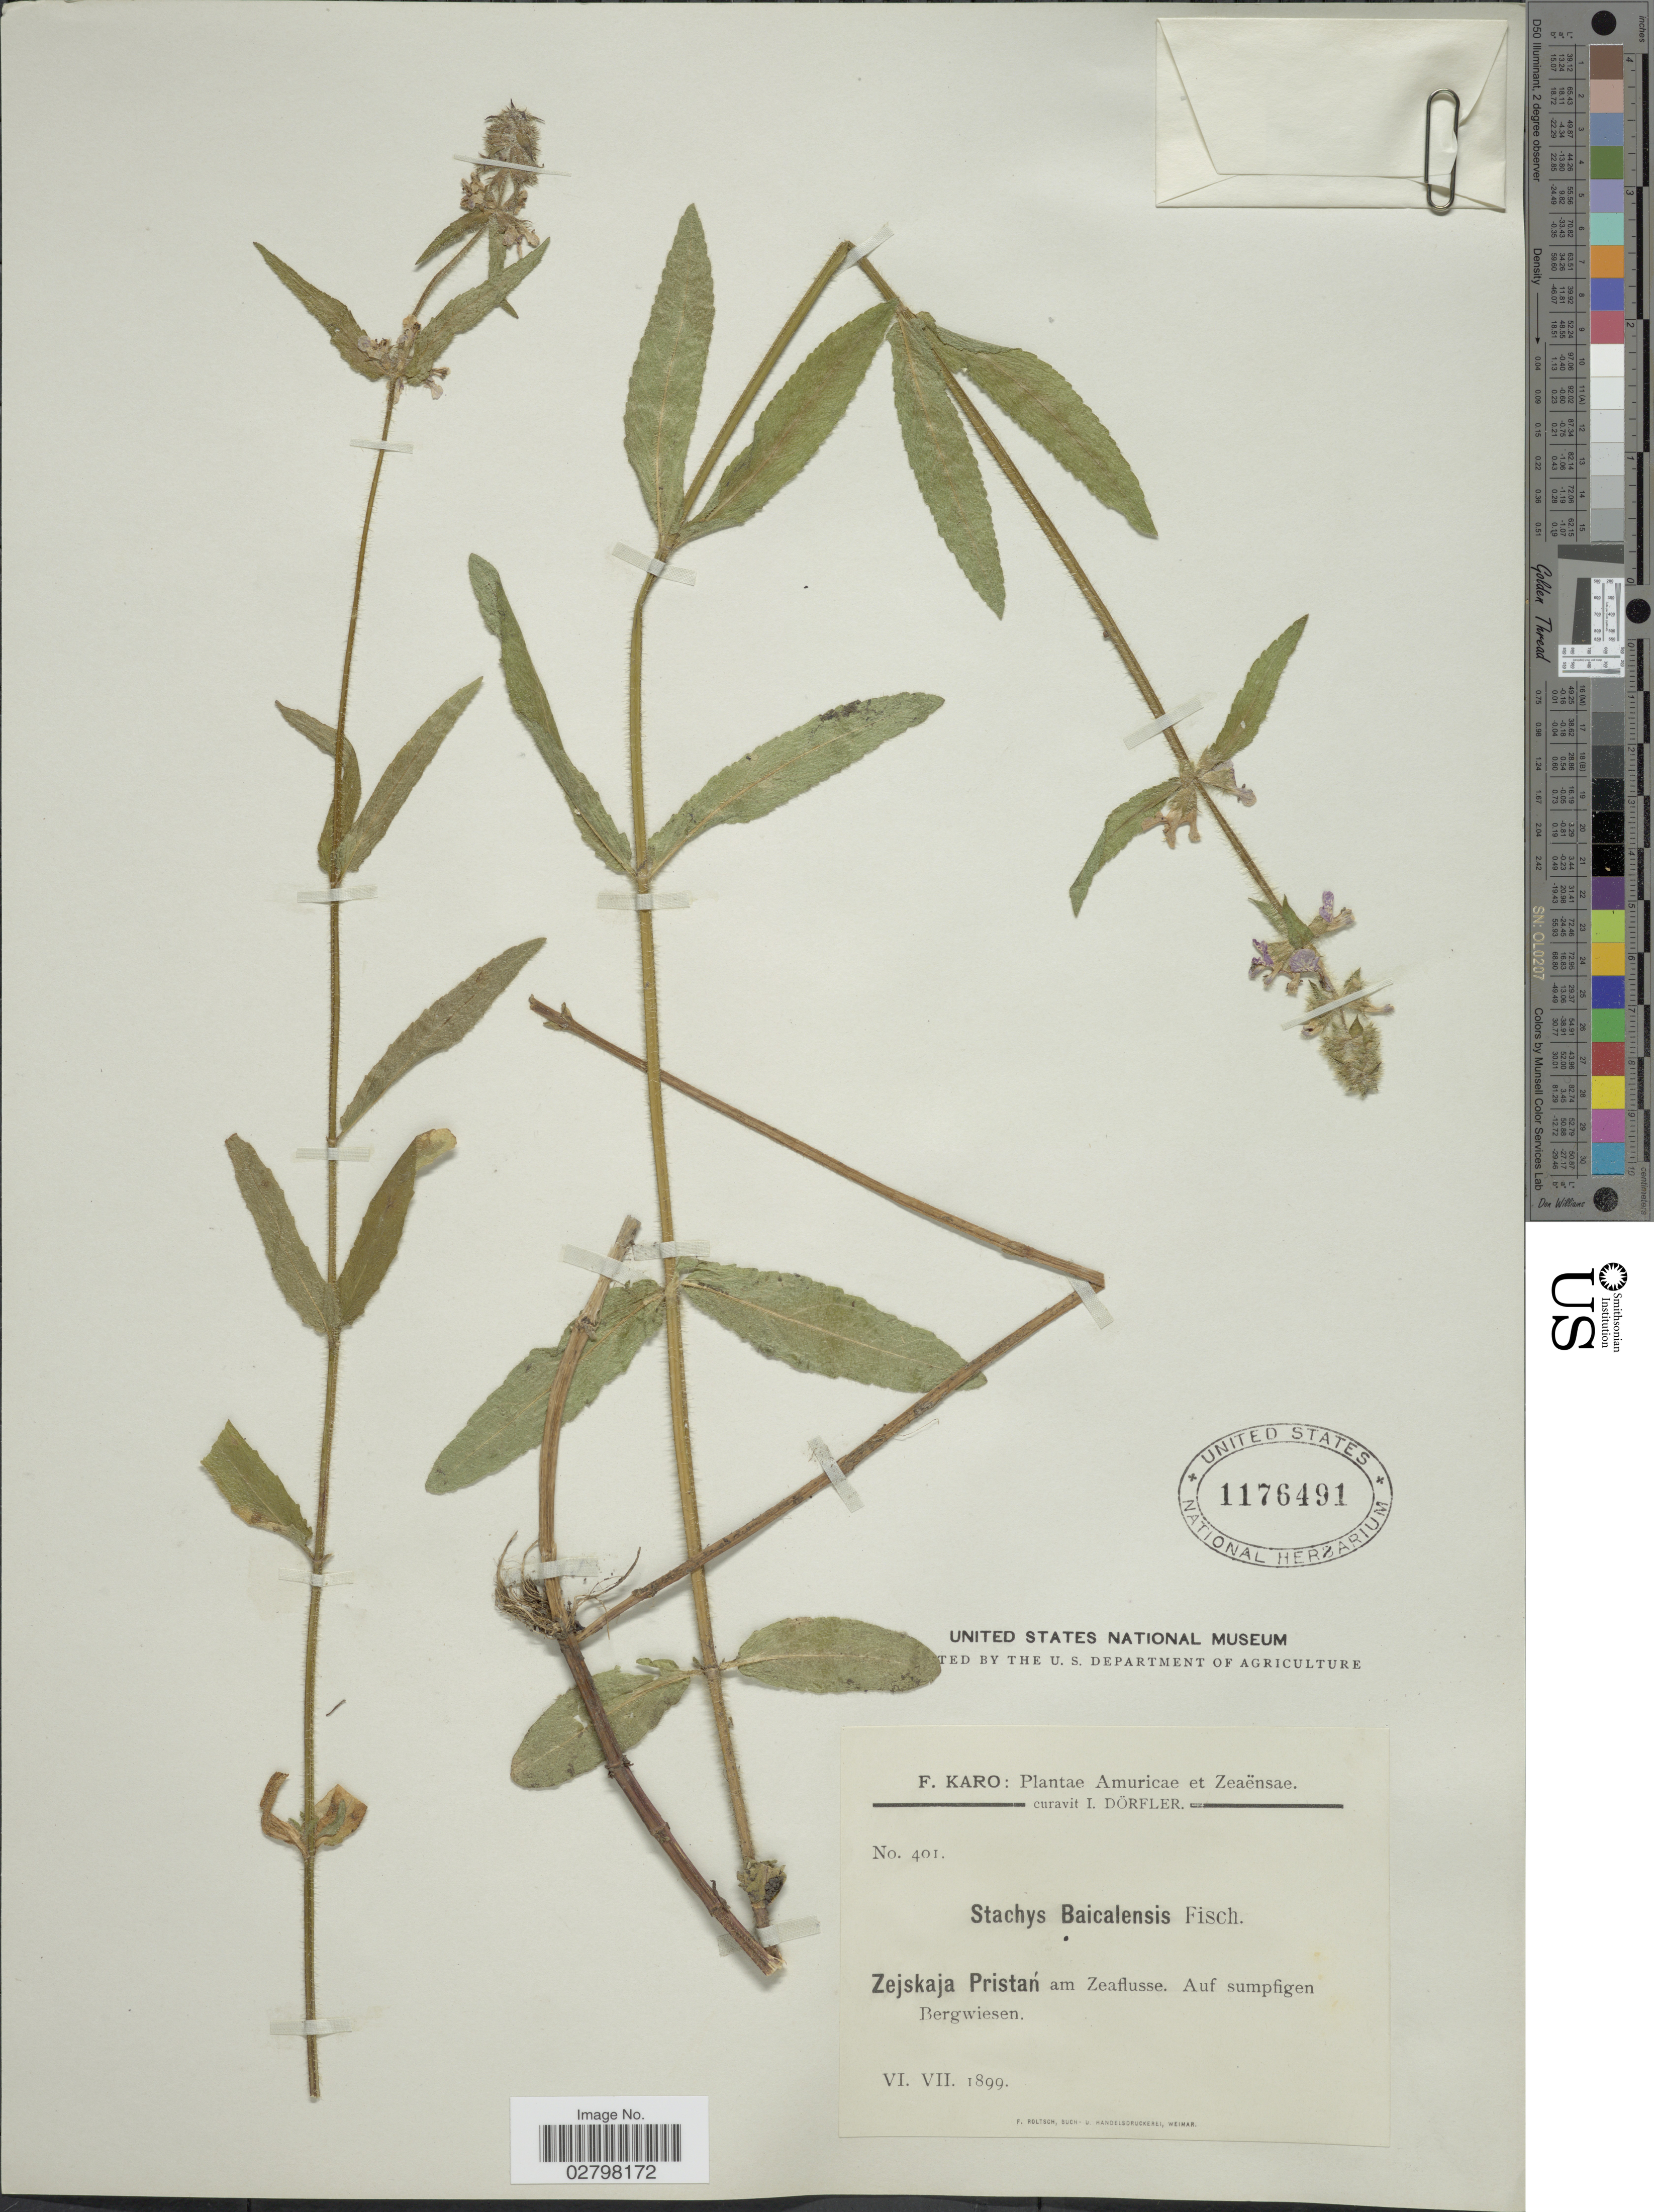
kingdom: Plantae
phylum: Tracheophyta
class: Magnoliopsida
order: Lamiales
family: Lamiaceae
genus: Stachys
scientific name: Stachys baicalensis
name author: Fisch. ex Benth.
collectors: F. Karo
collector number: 401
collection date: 1899-06/1899-07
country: Russian Federation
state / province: Amur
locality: Zejskaja Pristan am Zeaflusse. Auf sumpfigen Bergwiesen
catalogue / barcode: US 1176491